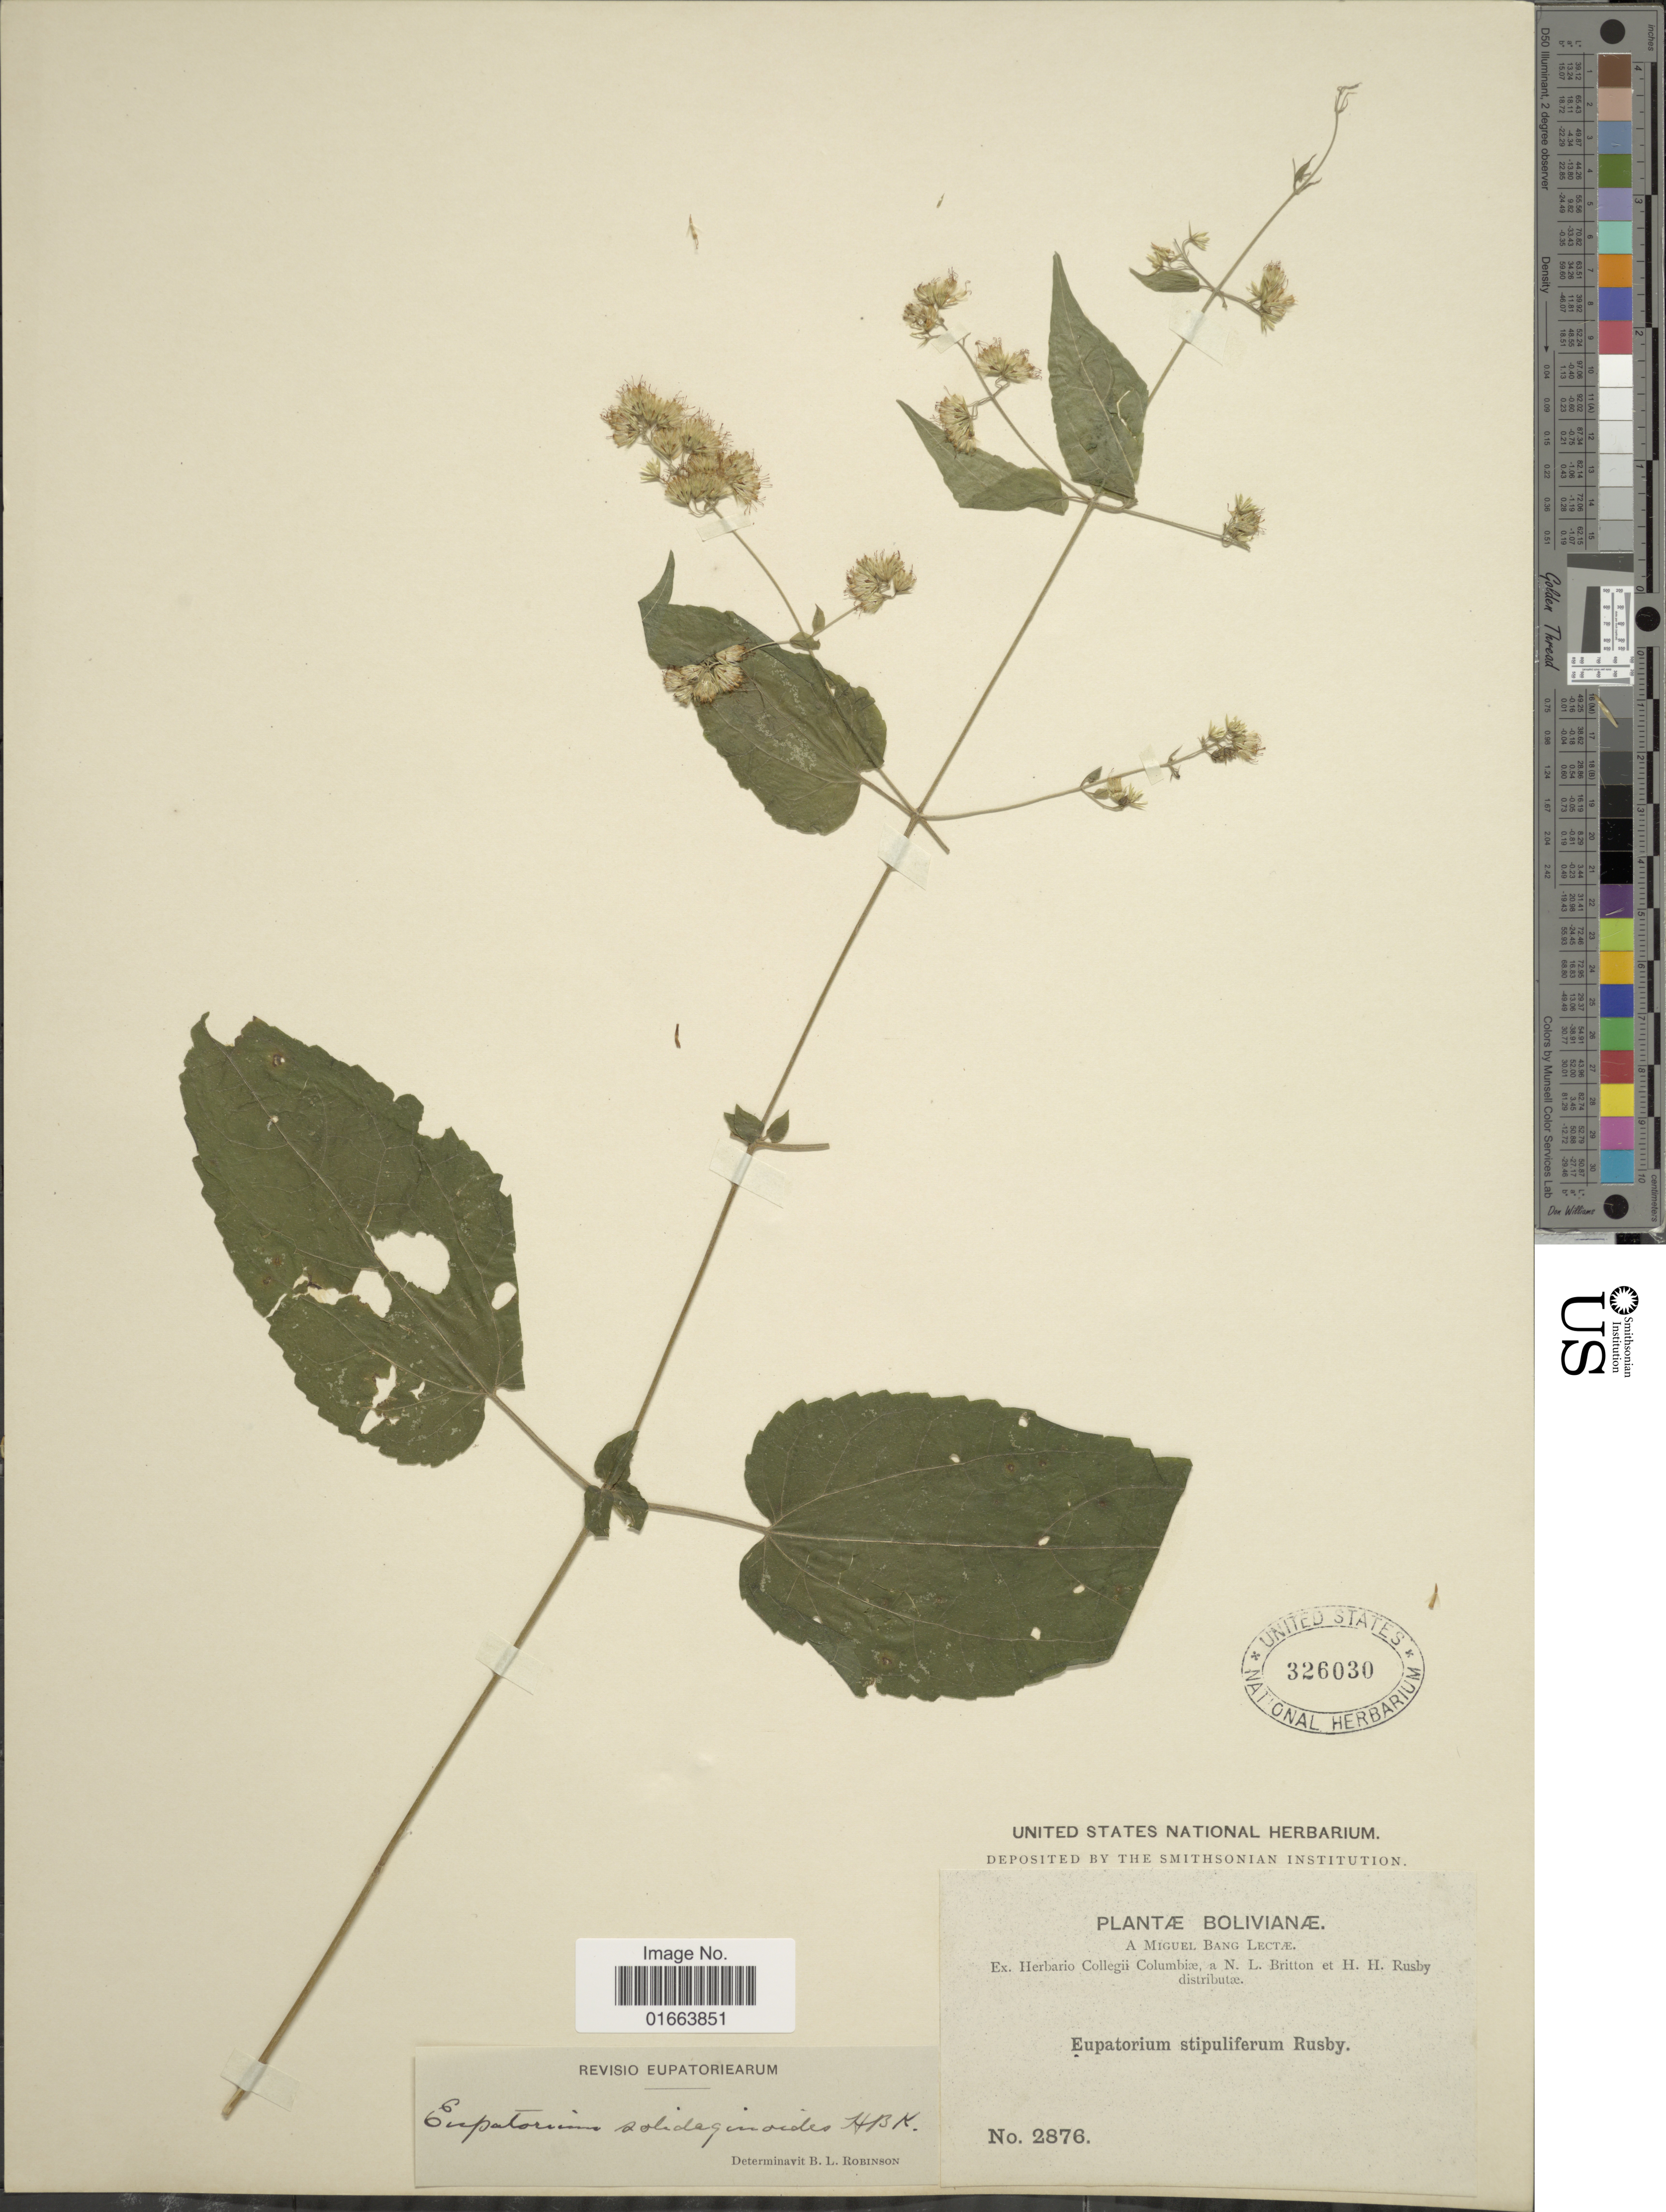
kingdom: Plantae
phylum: Tracheophyta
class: Magnoliopsida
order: Asterales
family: Asteraceae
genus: Koanophyllon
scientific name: Koanophyllon stipulifera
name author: (Rusby) R.M. King & H. Rob.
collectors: M. Bang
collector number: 2876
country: Bolivia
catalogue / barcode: US 326030